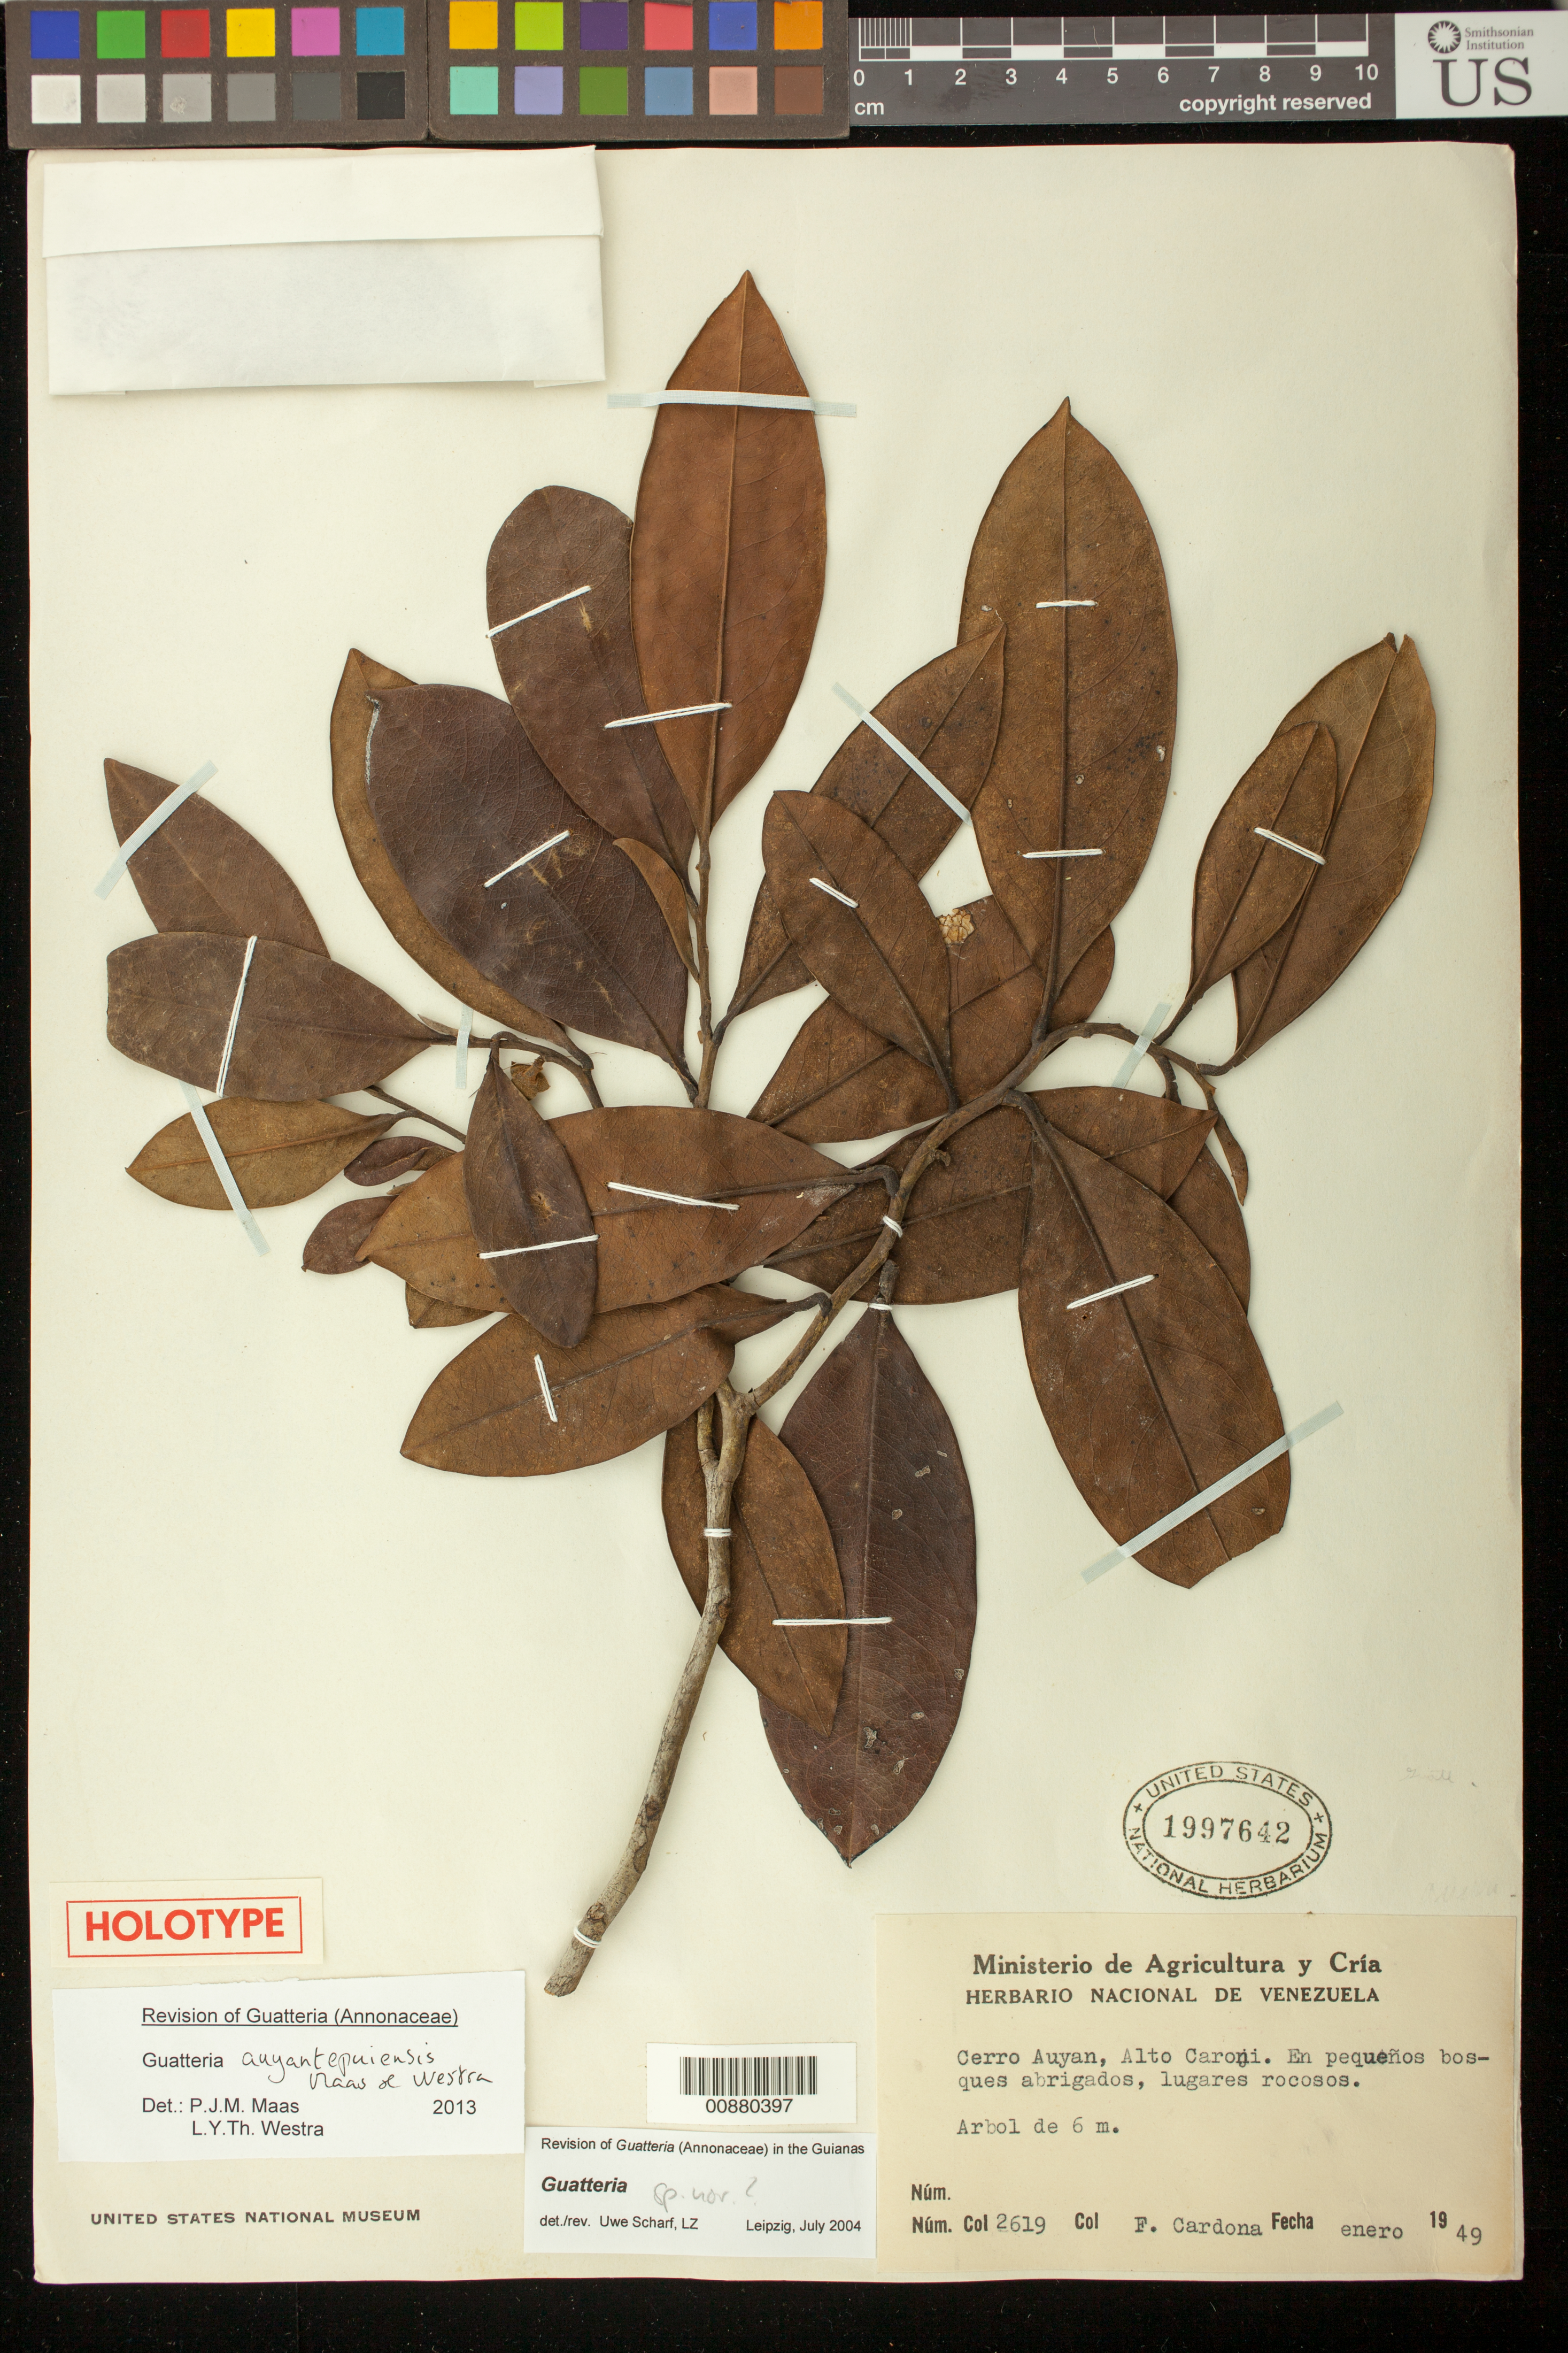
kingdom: Plantae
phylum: Tracheophyta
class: Magnoliopsida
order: Magnoliales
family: Annonaceae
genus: Guatteria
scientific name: Guatteria auyantepuiensis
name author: Maas & Westra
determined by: Maas, P. J.; Westra, L. Y.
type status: Holotype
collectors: F. Cardona Puig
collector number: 2619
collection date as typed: Jan-49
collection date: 1949-01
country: Venezuela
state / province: Bolívar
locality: Cerro Auyantepuí, Alto Río Caroní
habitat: Pequenos bosques abrigados, lugares rocosos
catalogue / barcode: US 1997642